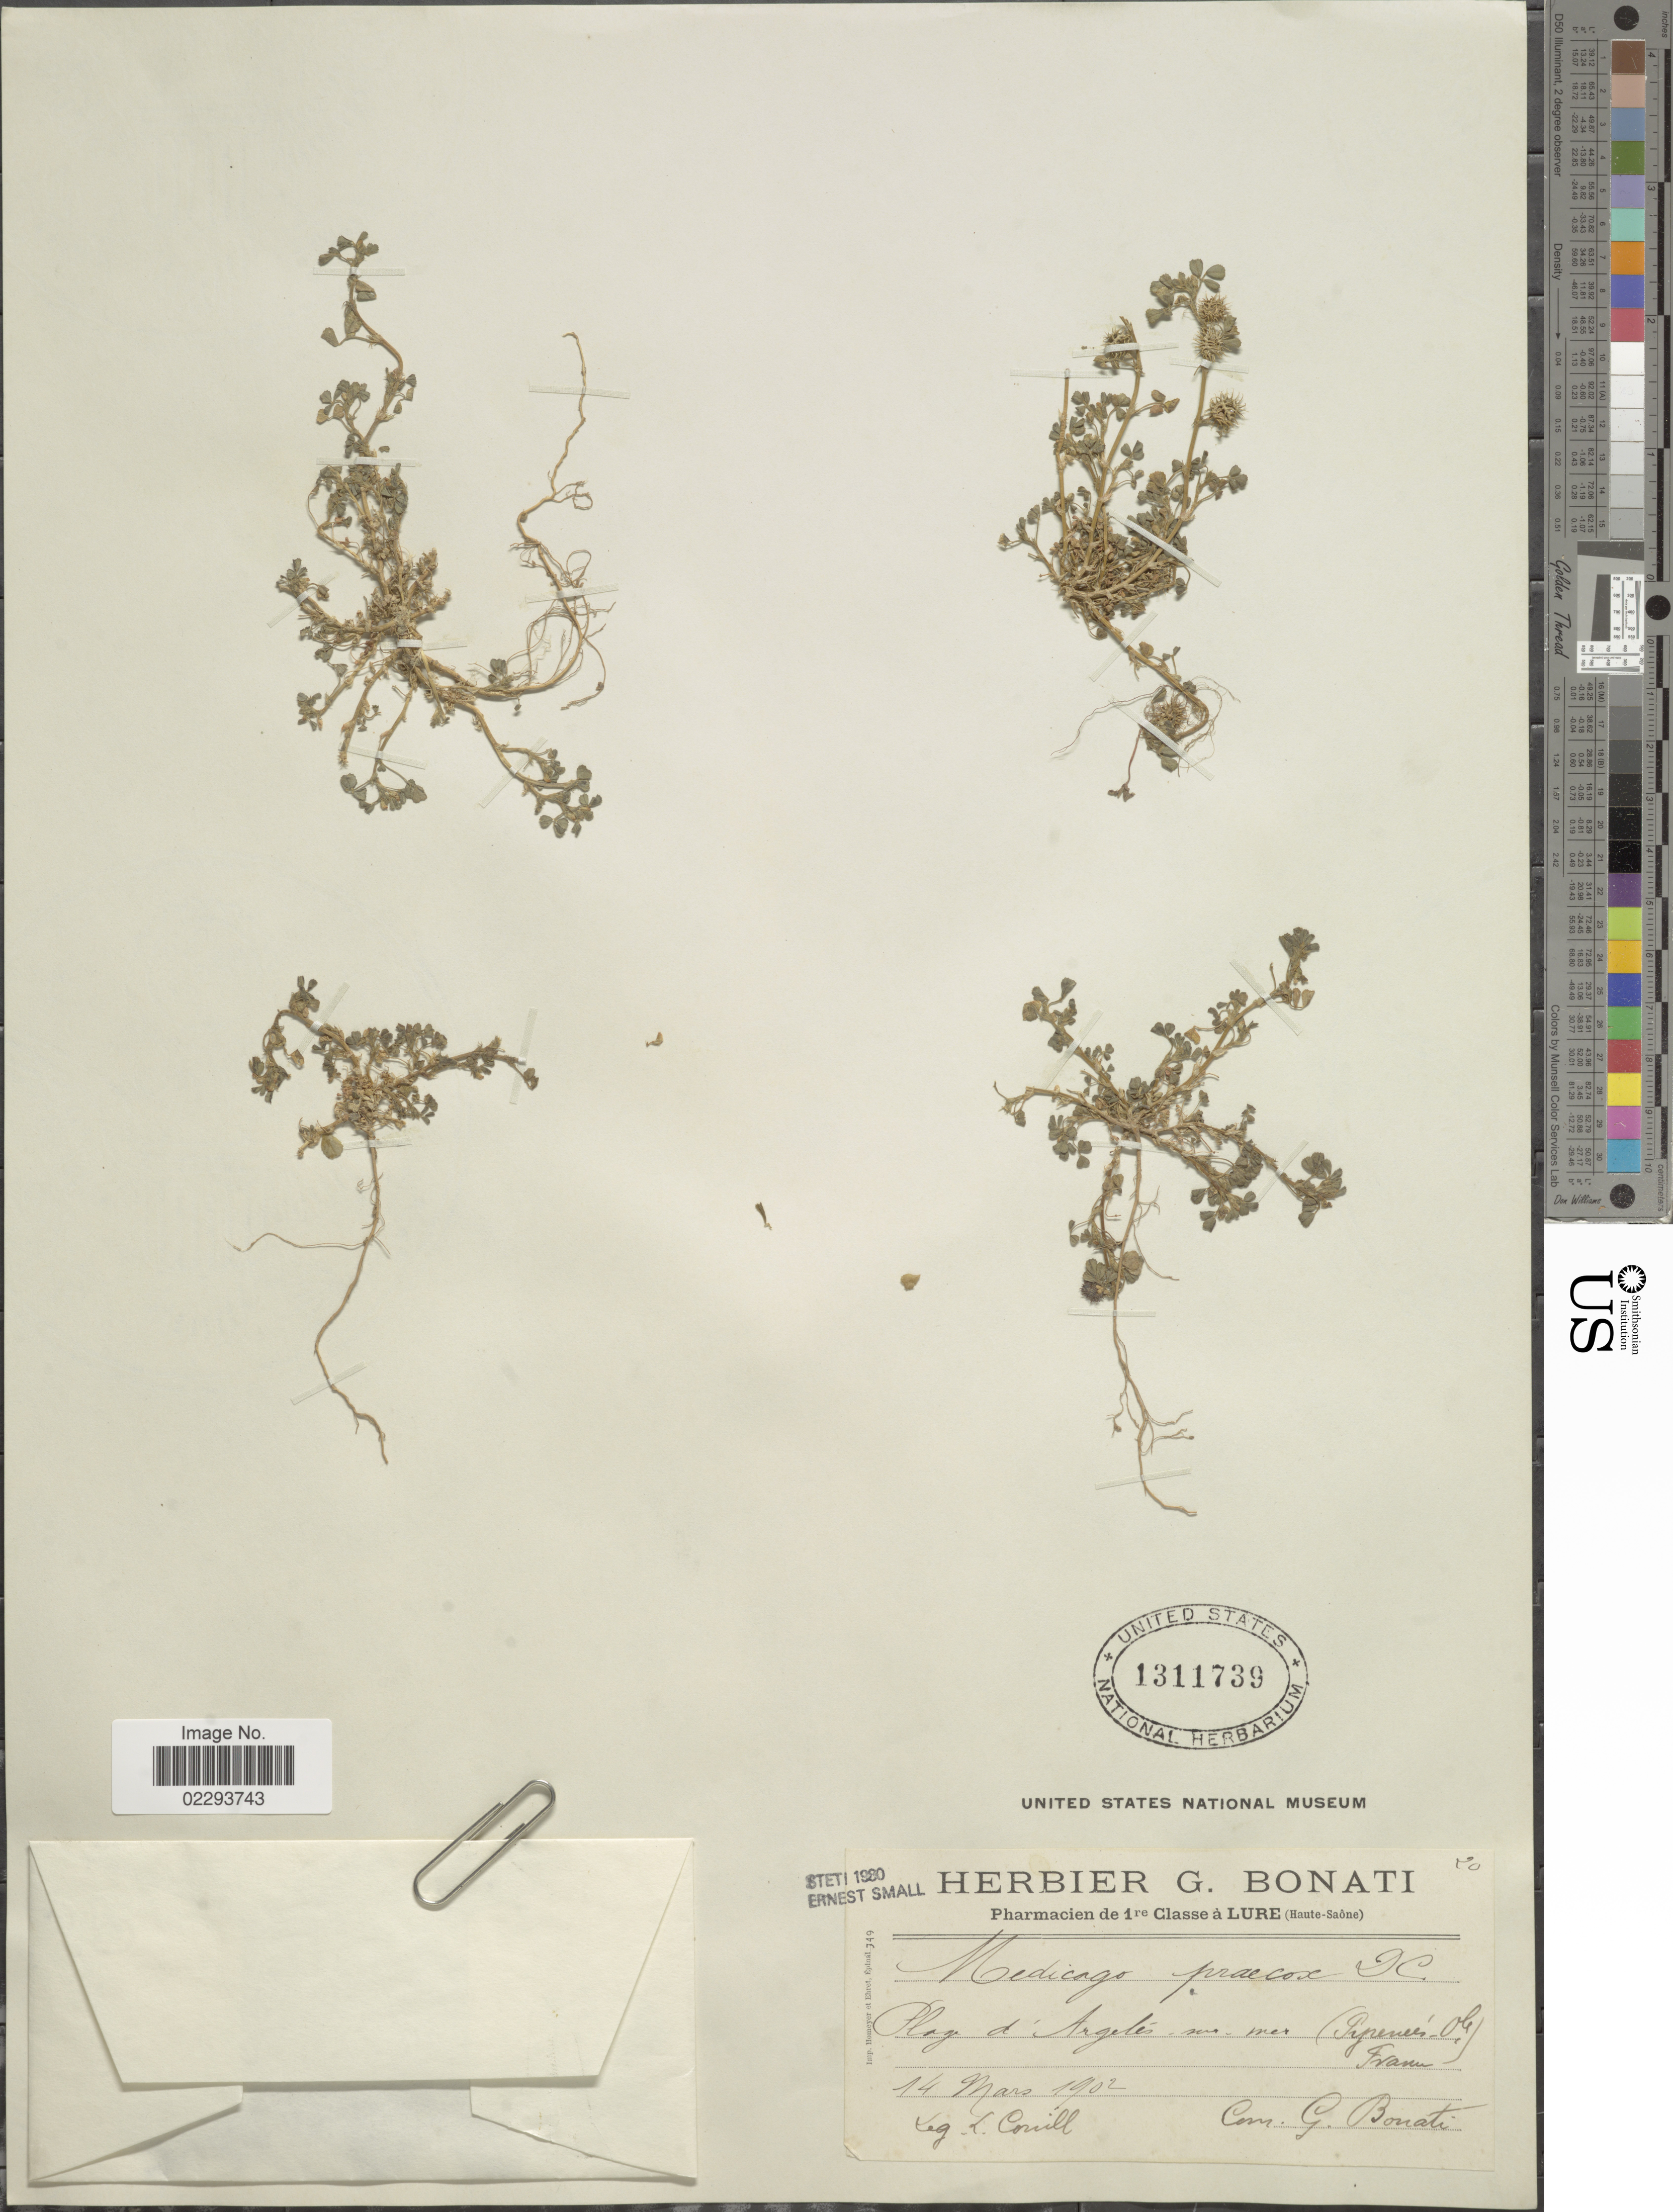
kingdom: Plantae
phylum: Tracheophyta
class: Magnoliopsida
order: Fabales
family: Fabaceae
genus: Medicago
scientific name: Medicago praecox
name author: DC.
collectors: Conill, L.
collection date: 1902-03-14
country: France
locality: Plag d' Argete nr - mer (Pyrenees Ole France). [interpreted]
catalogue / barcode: US 1311739